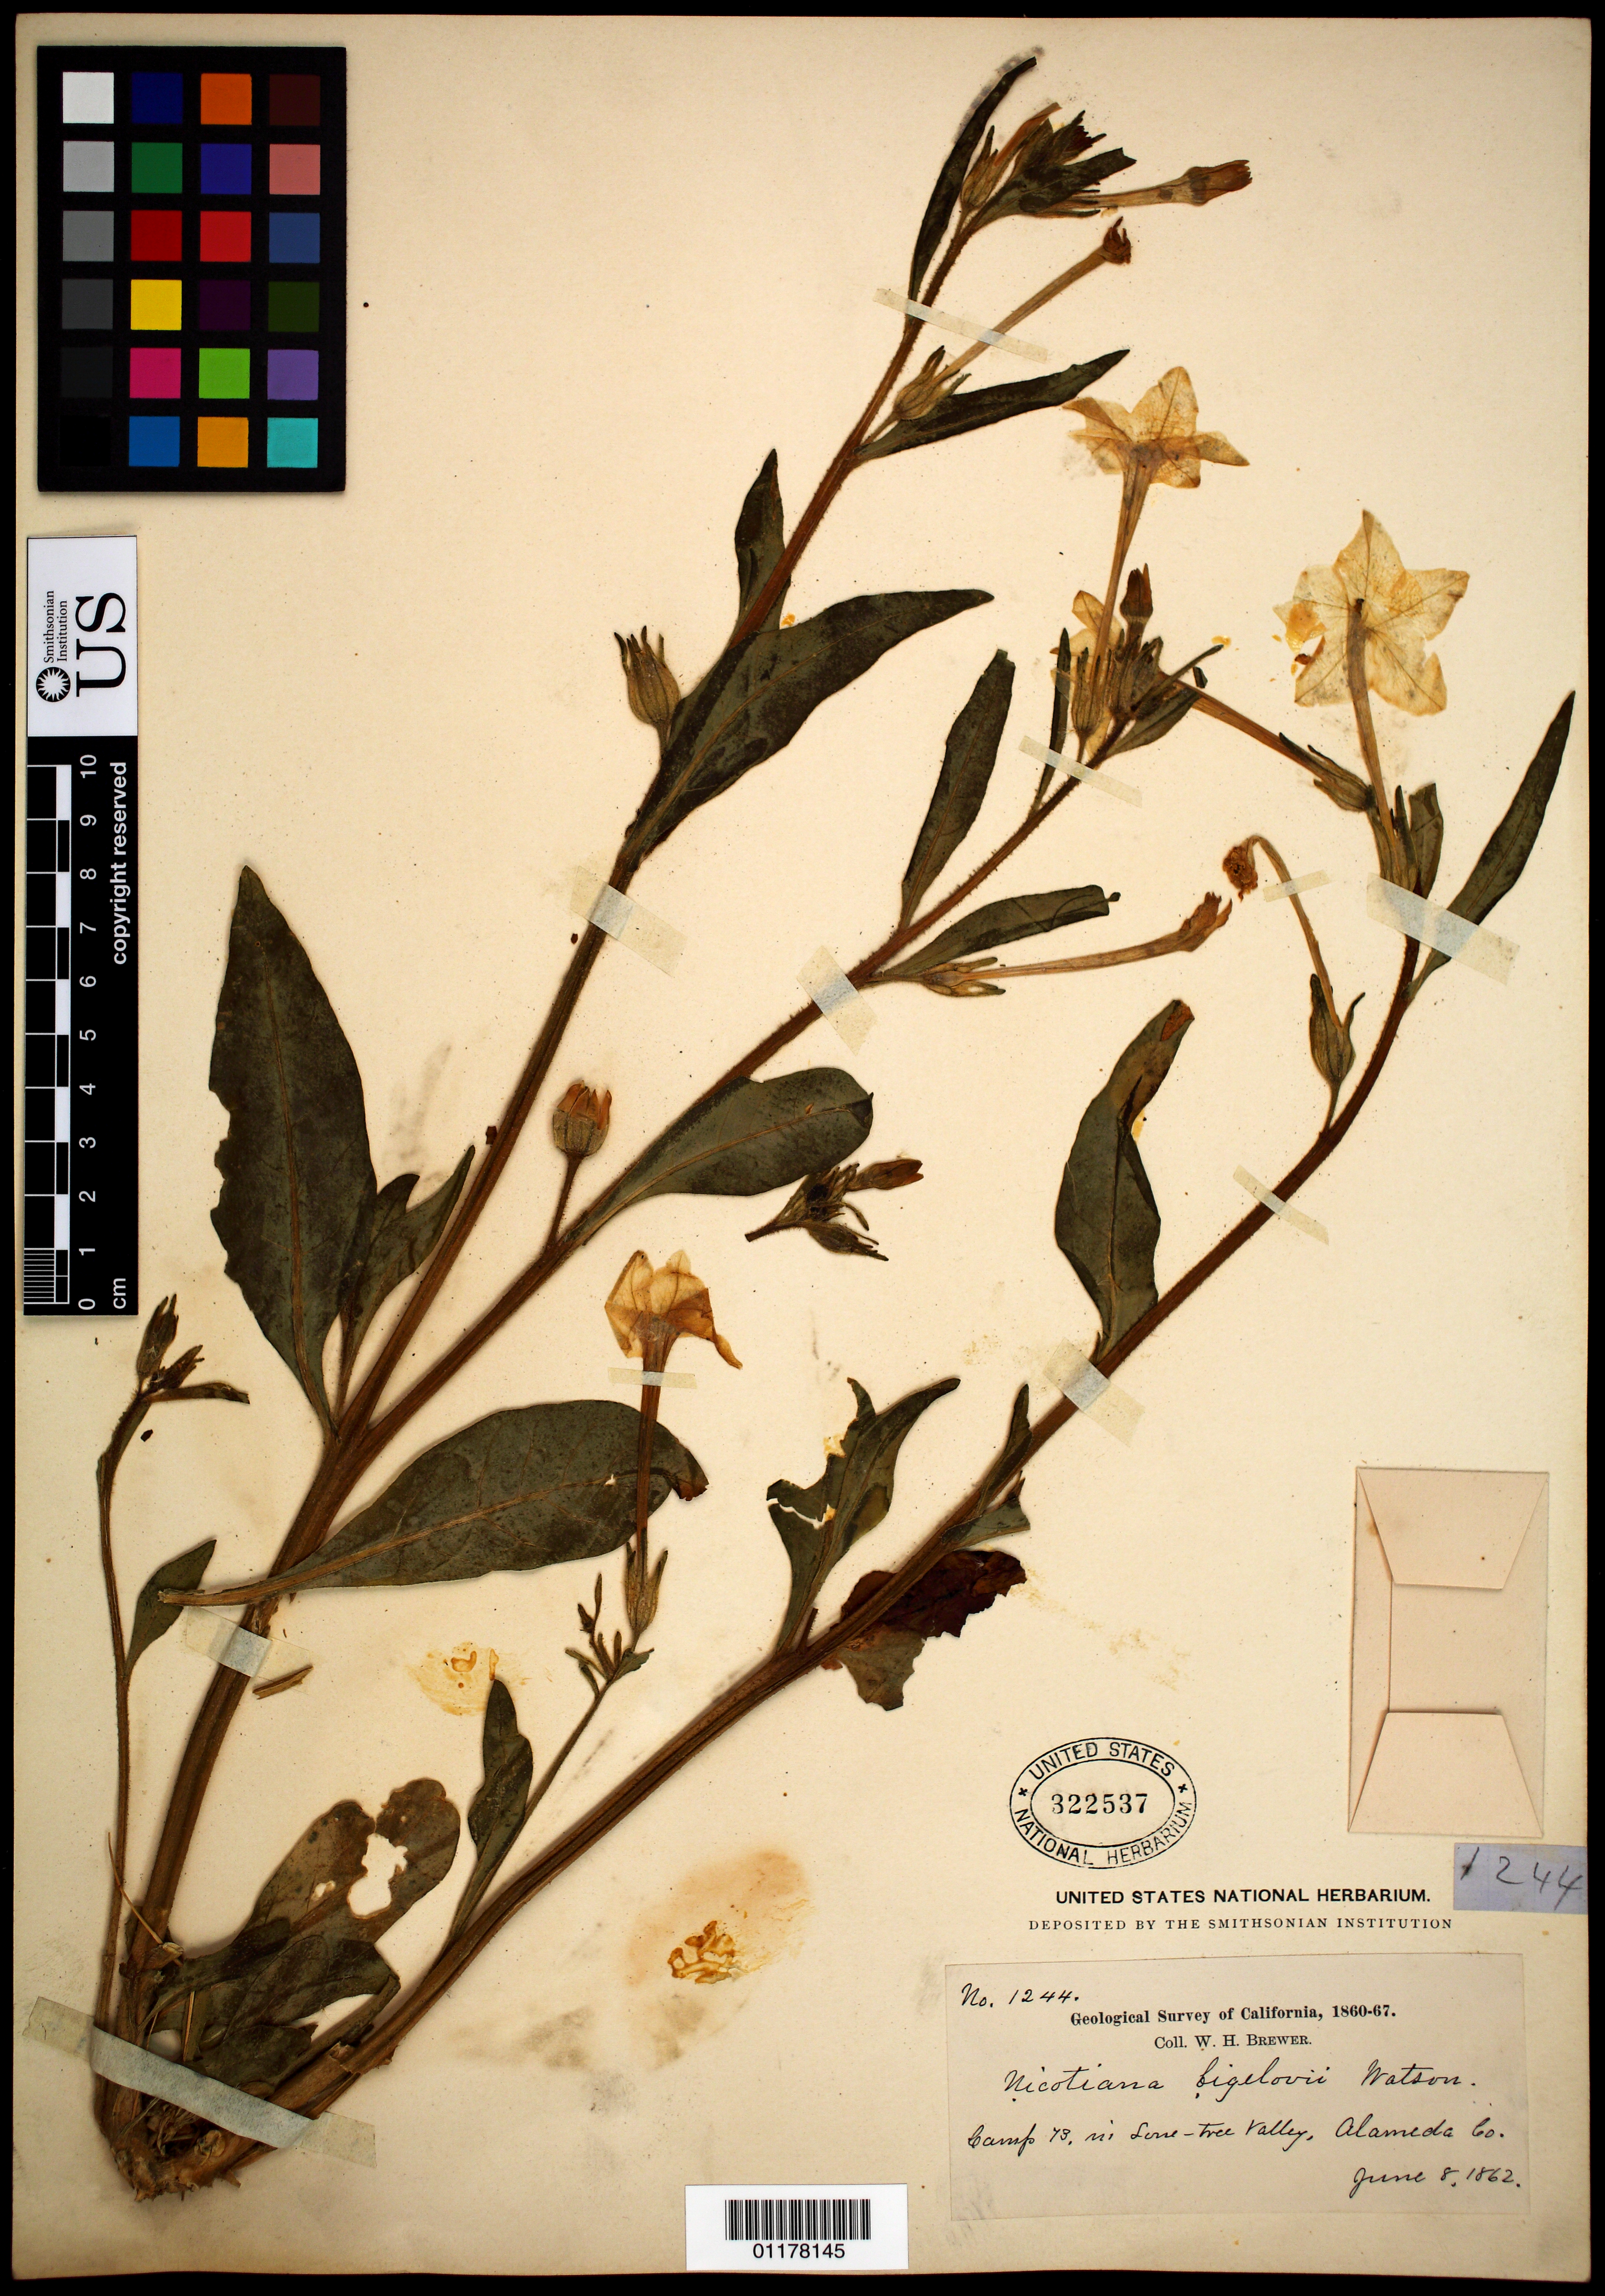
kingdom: Plantae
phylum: Tracheophyta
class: Magnoliopsida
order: Solanales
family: Solanaceae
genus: Nicotiana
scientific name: Nicotiana bigelovii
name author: S. Watson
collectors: W. H. Brewer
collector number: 1244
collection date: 1862-06-08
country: United States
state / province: California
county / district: Alameda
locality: Camp 73 in Lone Tree Valley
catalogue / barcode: US 322537